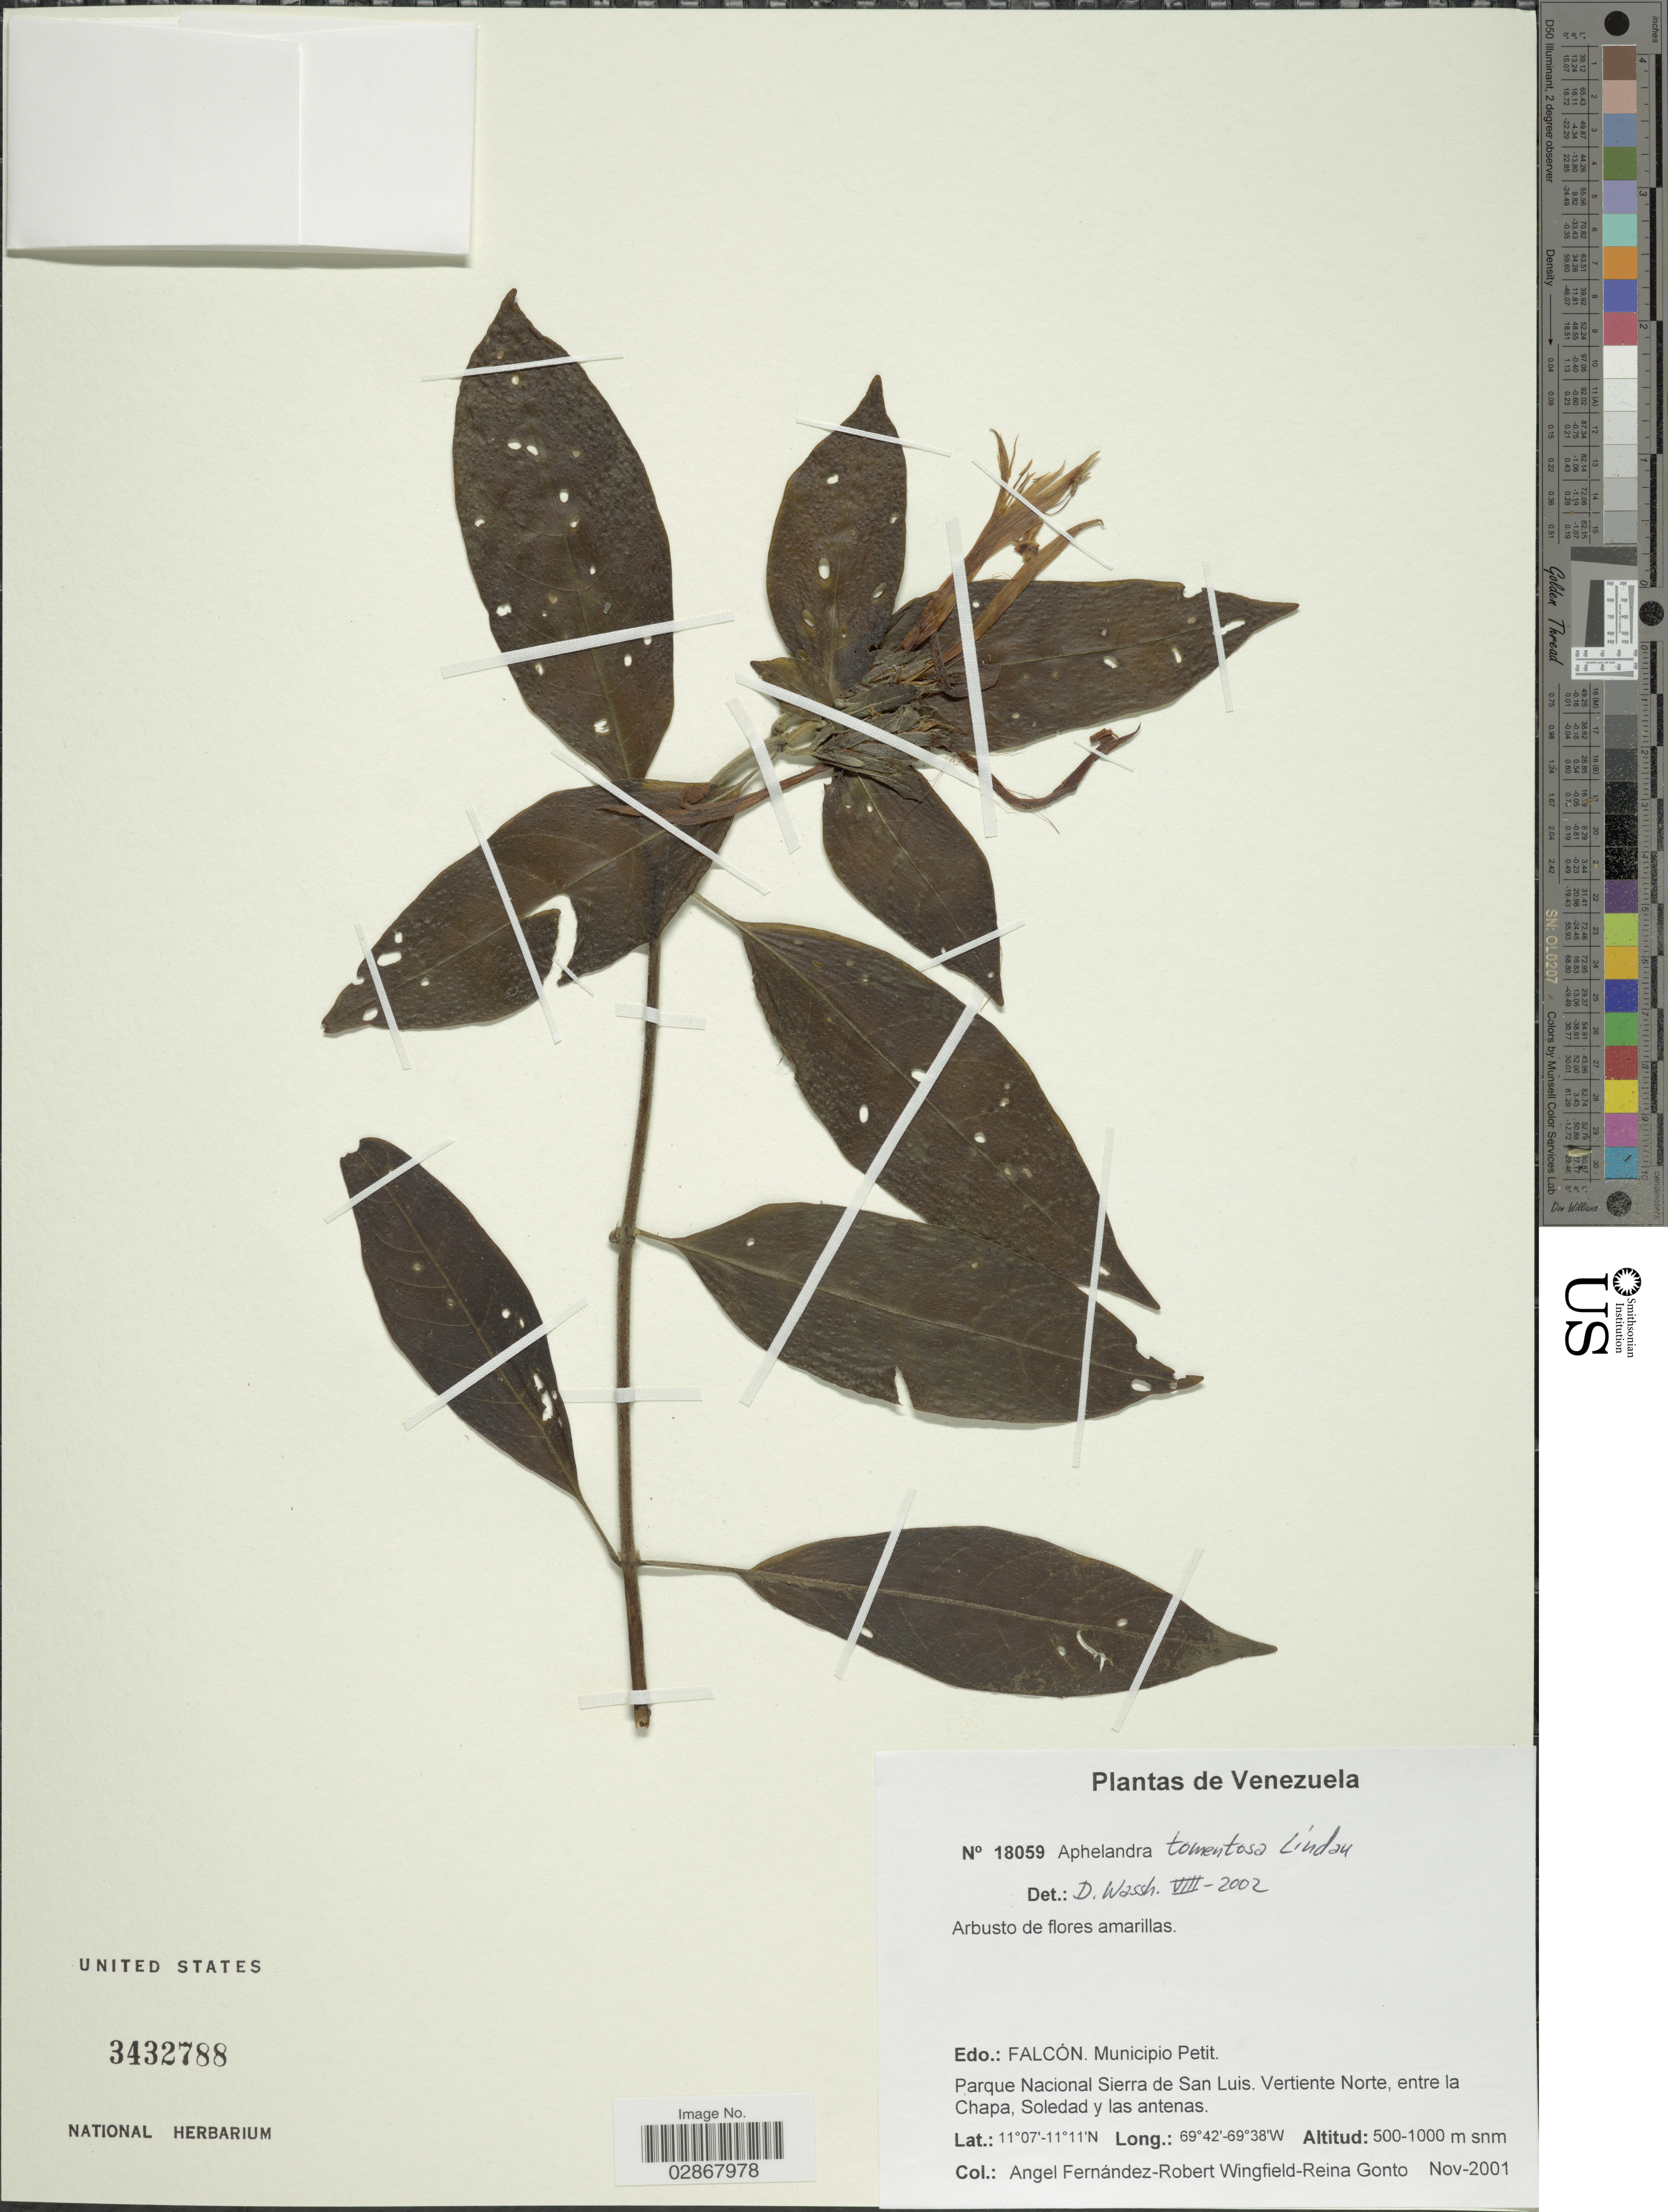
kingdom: Plantae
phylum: Tracheophyta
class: Magnoliopsida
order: Lamiales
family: Acanthaceae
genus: Aphelandra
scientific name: Aphelandra tomentosa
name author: Lindau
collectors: Á. Fernández, R. C. Wingfield & R. Gonto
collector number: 18059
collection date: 2001-11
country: Venezuela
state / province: Falcón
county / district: Petit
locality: Municipio Petit. Parque Nacional Sierra de San Luis. Vertiente Norte, entre la Chapa, Soledad y las antenas.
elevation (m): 500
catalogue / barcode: US 3432788